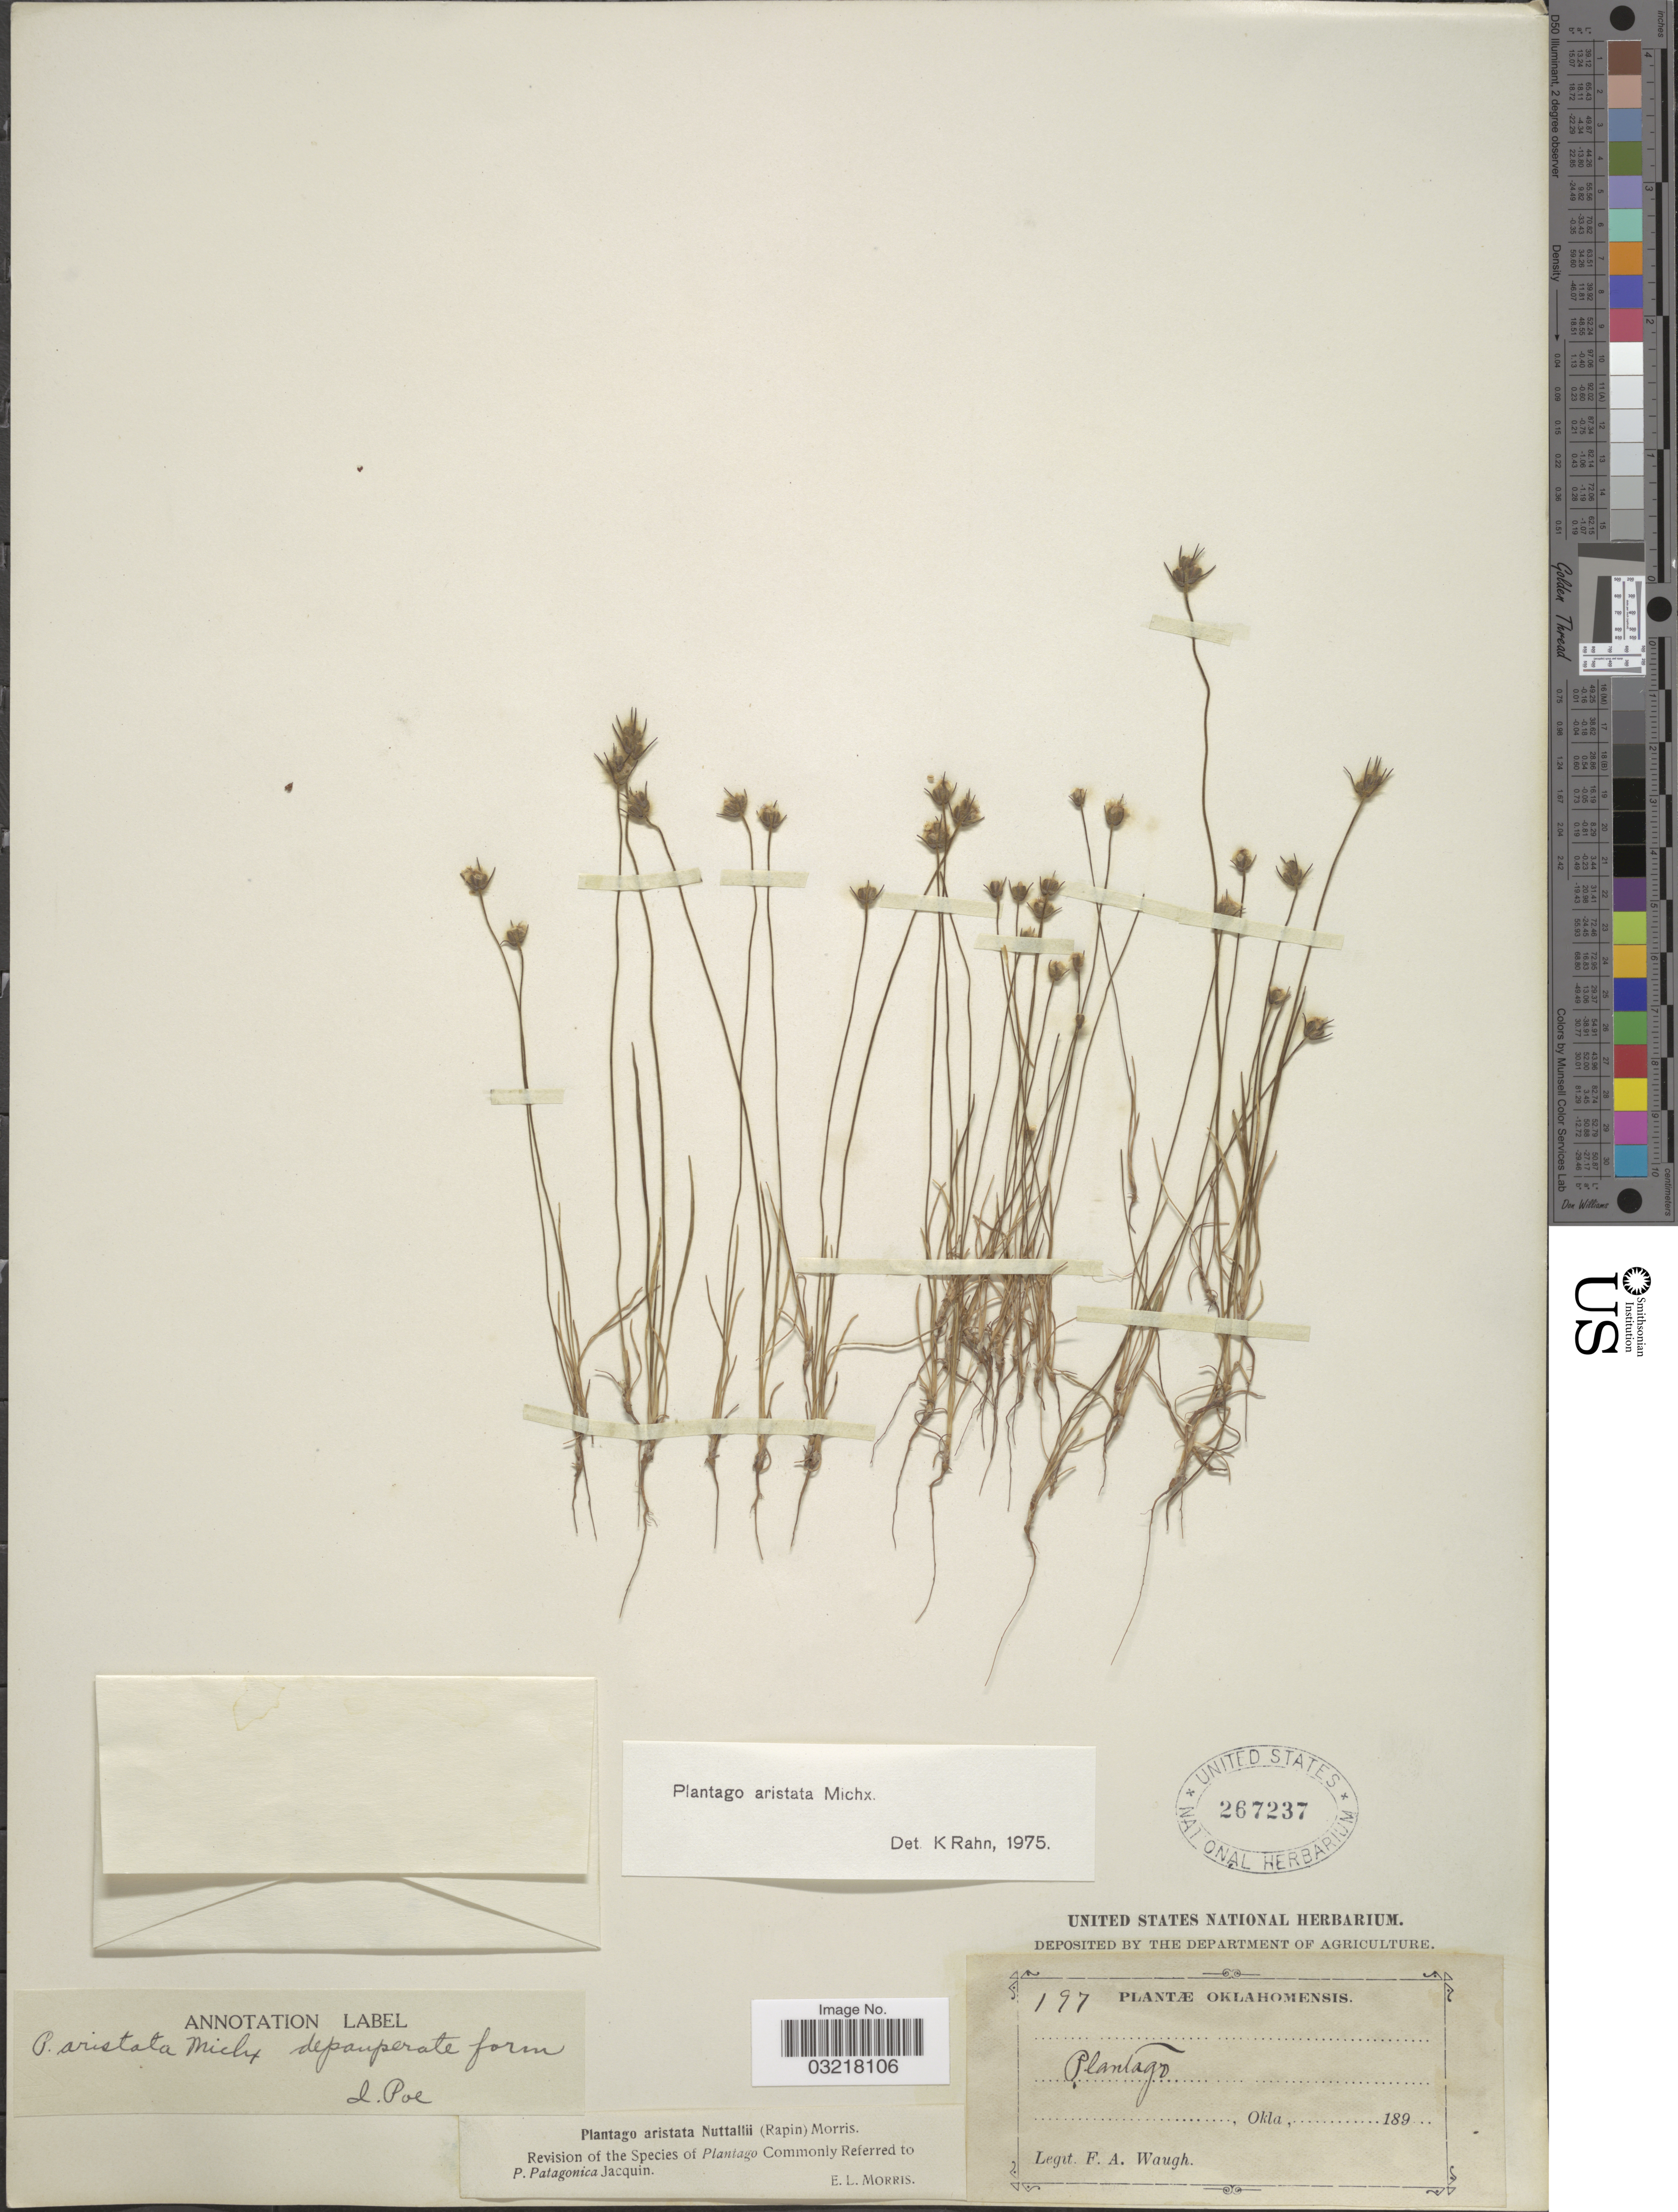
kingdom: Plantae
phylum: Tracheophyta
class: Magnoliopsida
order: Lamiales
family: Plantaginaceae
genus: Plantago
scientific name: Plantago aristata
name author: Michx.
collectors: F. Waugh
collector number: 197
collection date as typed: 189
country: United States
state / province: Oklahoma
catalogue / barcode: US 267237